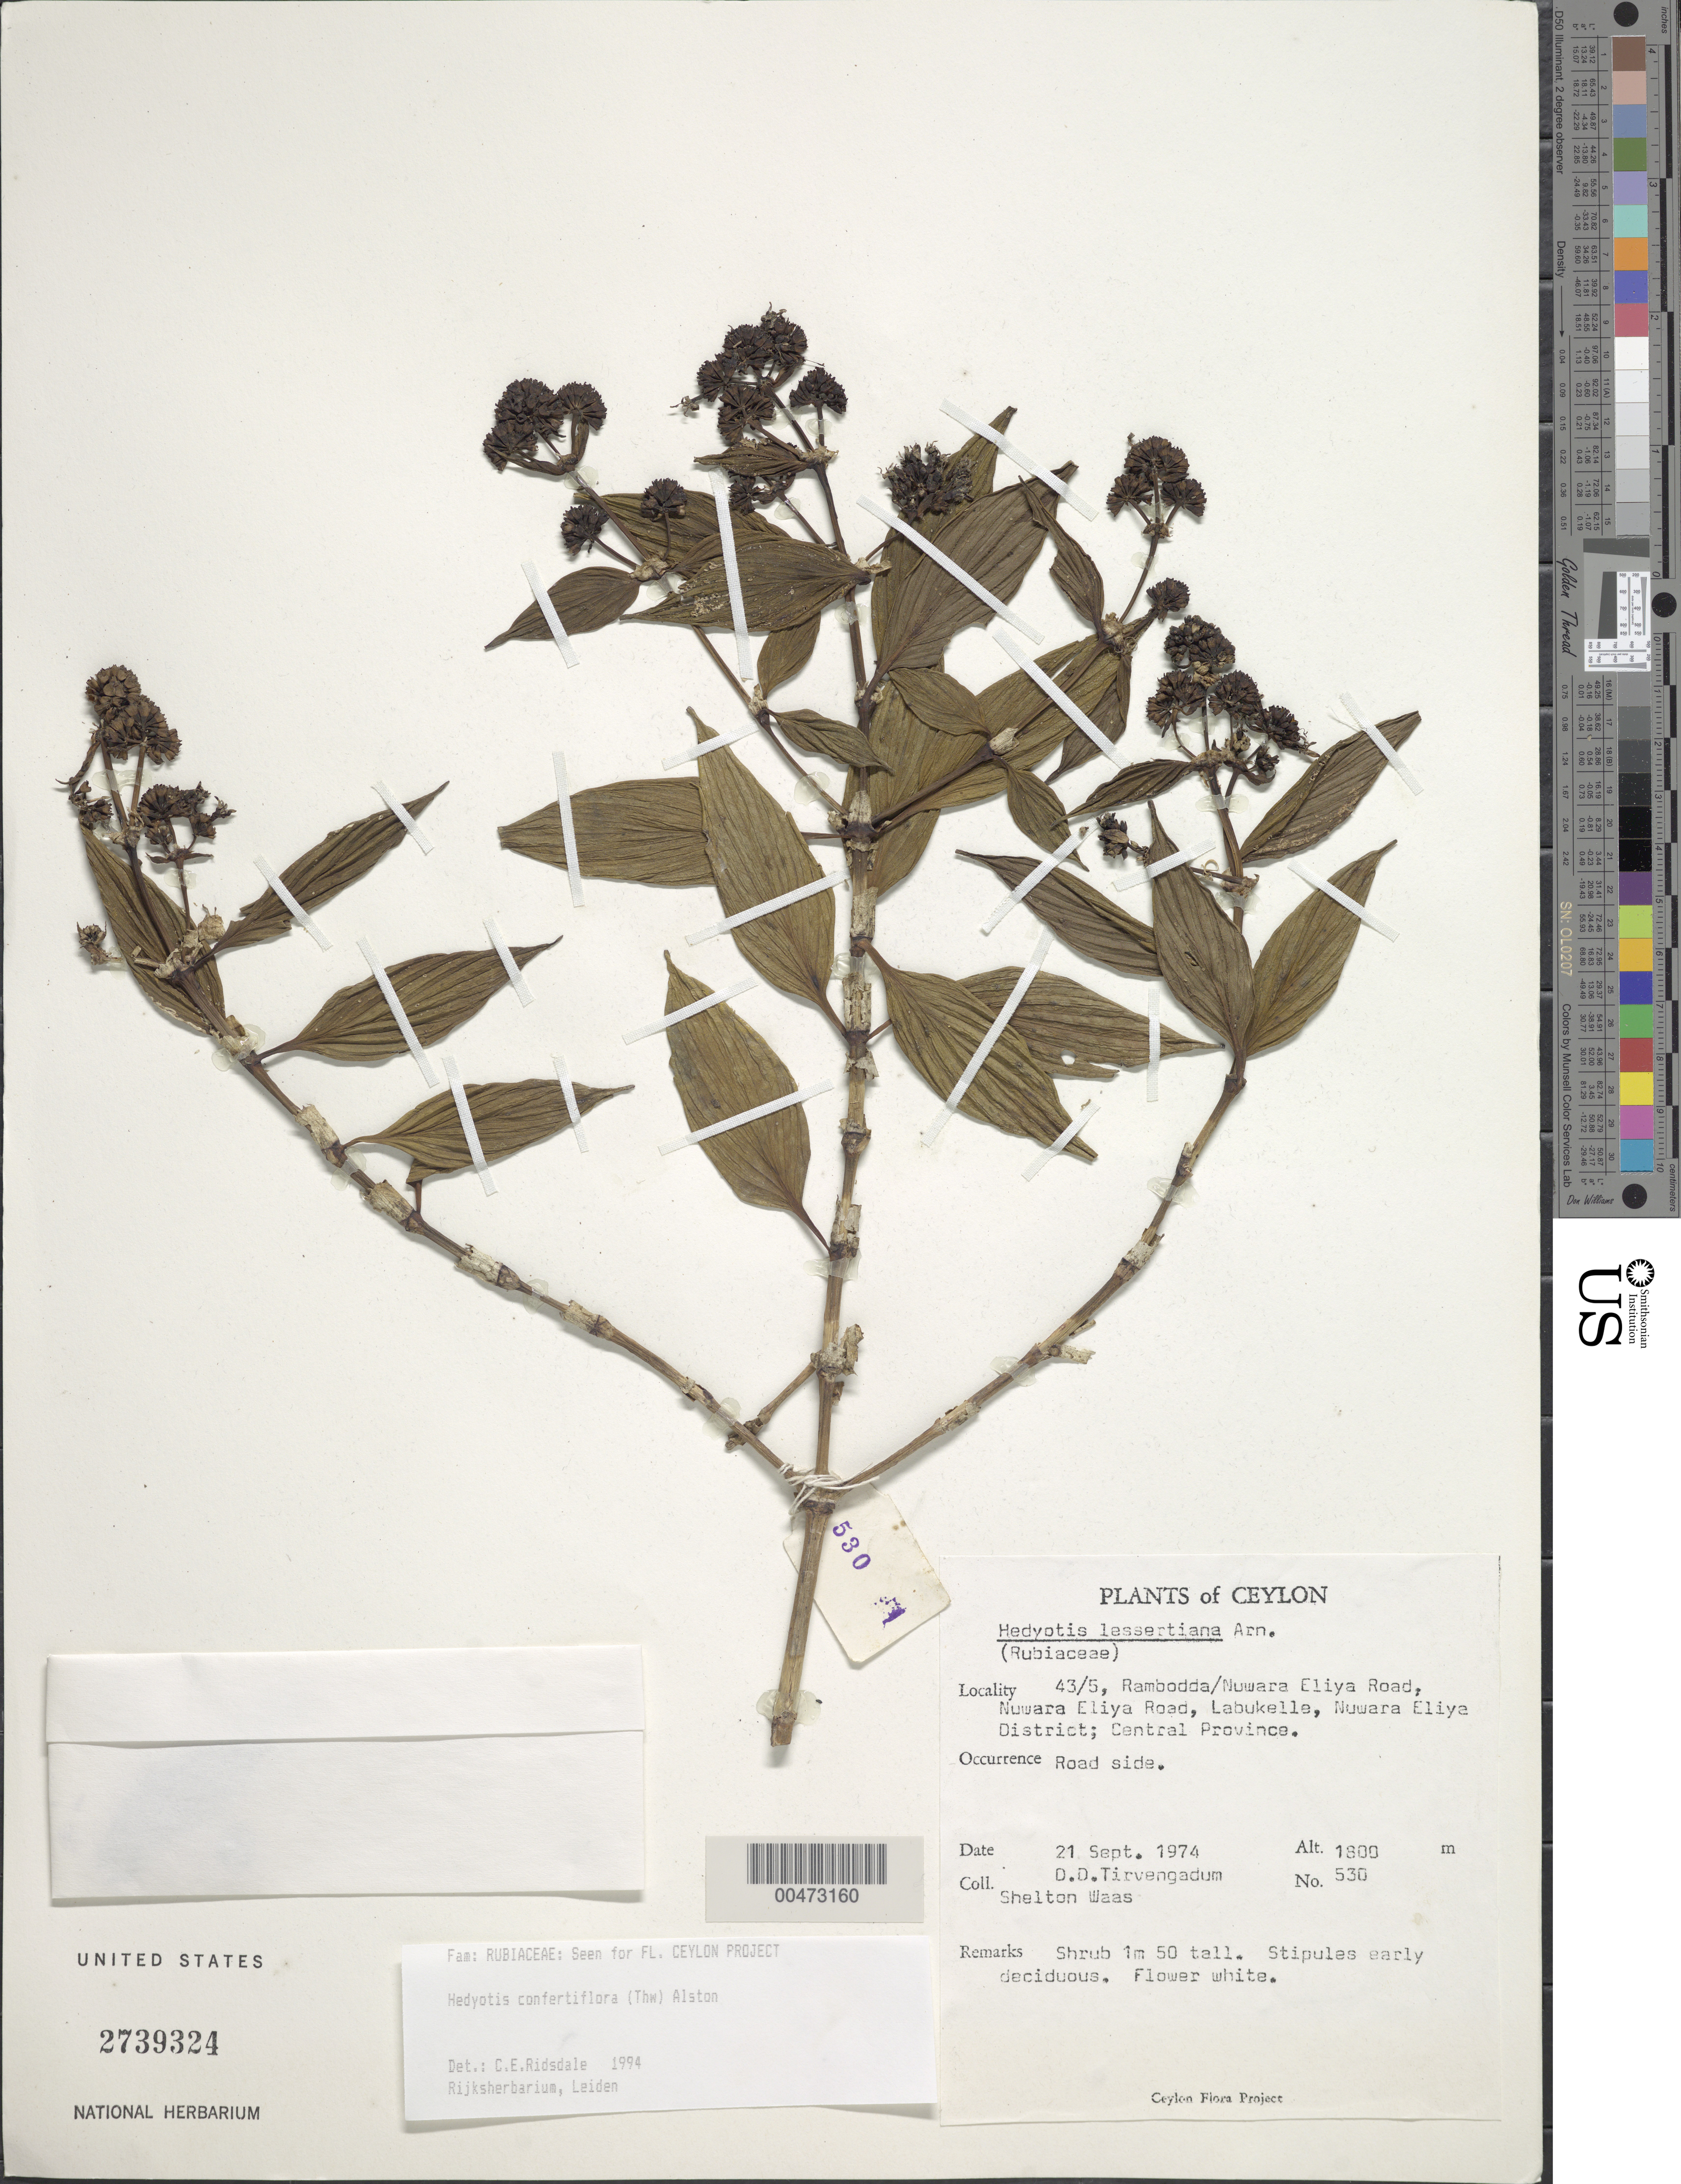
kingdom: Plantae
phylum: Tracheophyta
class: Magnoliopsida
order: Gentianales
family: Rubiaceae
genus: Hedyotis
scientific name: Hedyotis confertiflora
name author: (Thwaites) Alston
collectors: D. Tirvengadum & S. Waas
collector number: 530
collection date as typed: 21 Sep 1974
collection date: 1974-09-21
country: Sri Lanka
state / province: Central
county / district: Nuwara Eliya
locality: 43/5, Rambodda/Nuwara Eliya Rd, Nuwara Eliya Rd, Labukelle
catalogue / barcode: US 2739324